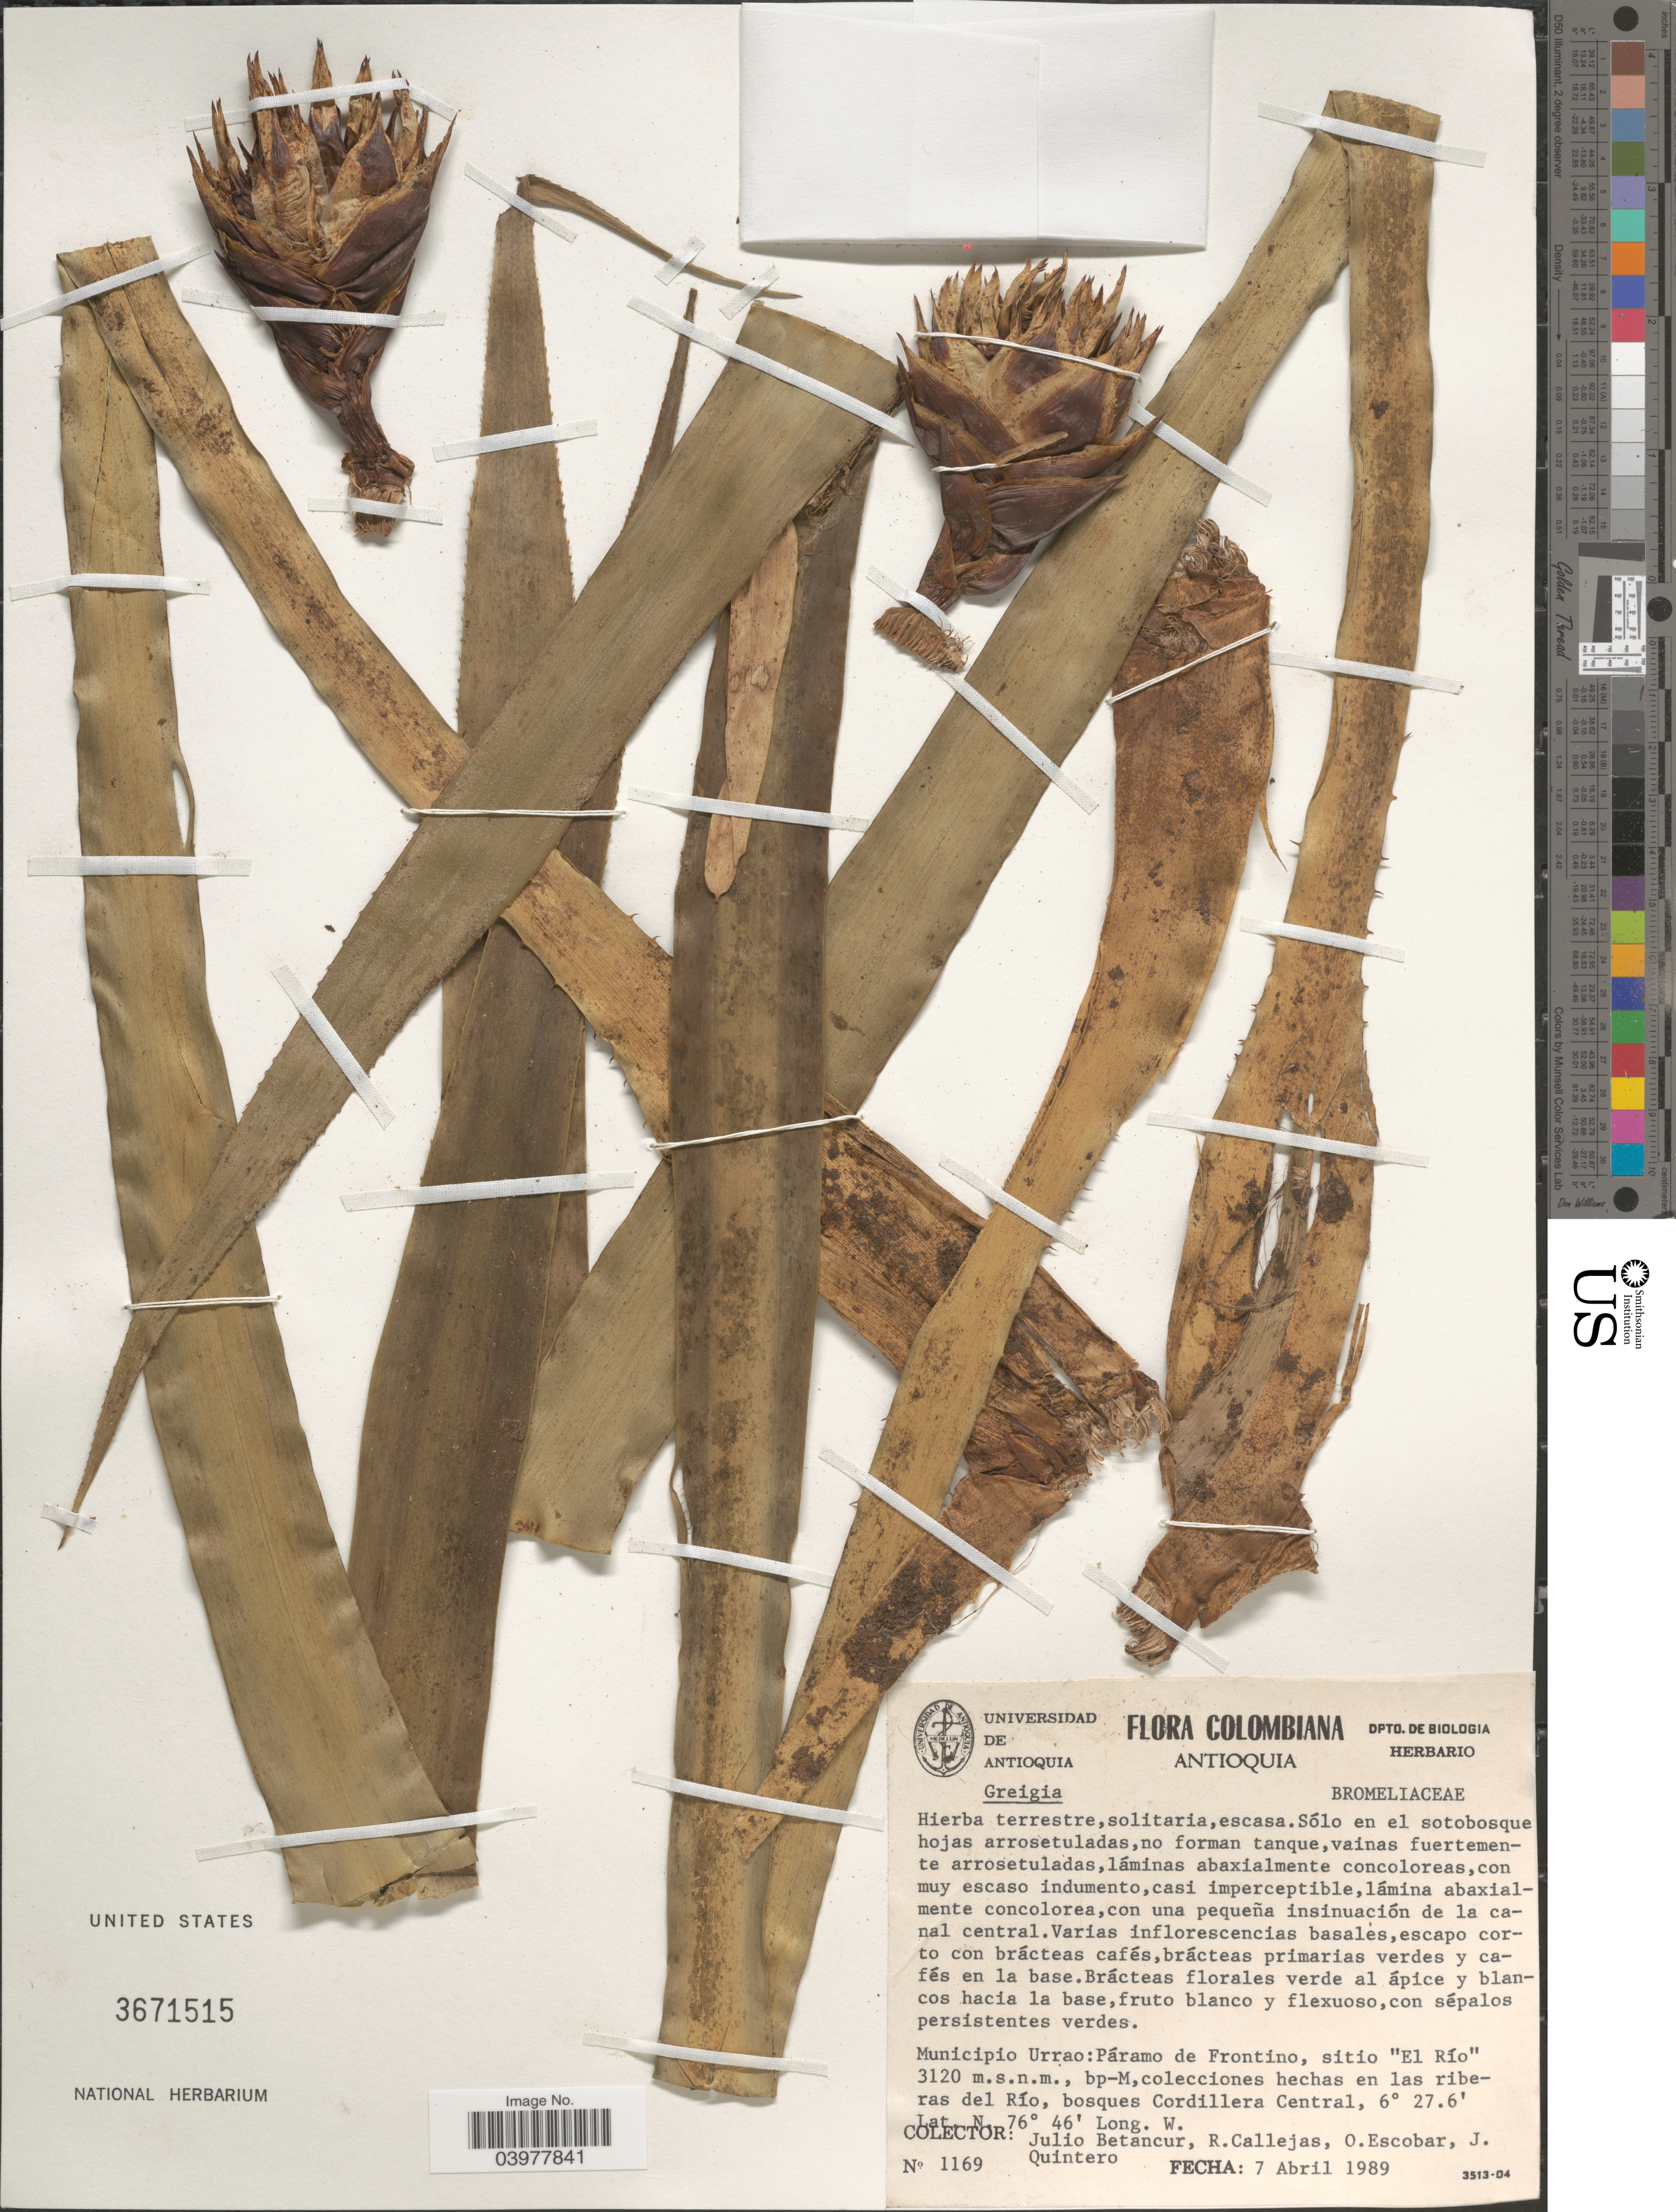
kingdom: Plantae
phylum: Tracheophyta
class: Liliopsida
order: Poales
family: Bromeliaceae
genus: Greigia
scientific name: Greigia mulfordii var. mulfordii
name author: L.B. Sm.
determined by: Aguirre-Santoro, Julian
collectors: J. Betancur, R. Callejas, O. Escobar & J. Quintero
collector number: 1169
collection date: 1989-04-07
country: Colombia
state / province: Antioquia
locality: Municipio Urrao: Páramo de Frontino, sitio "El Río". Hechas en las riberas del Río, bosques Cordillera Central.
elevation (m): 3120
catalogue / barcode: US 3671515